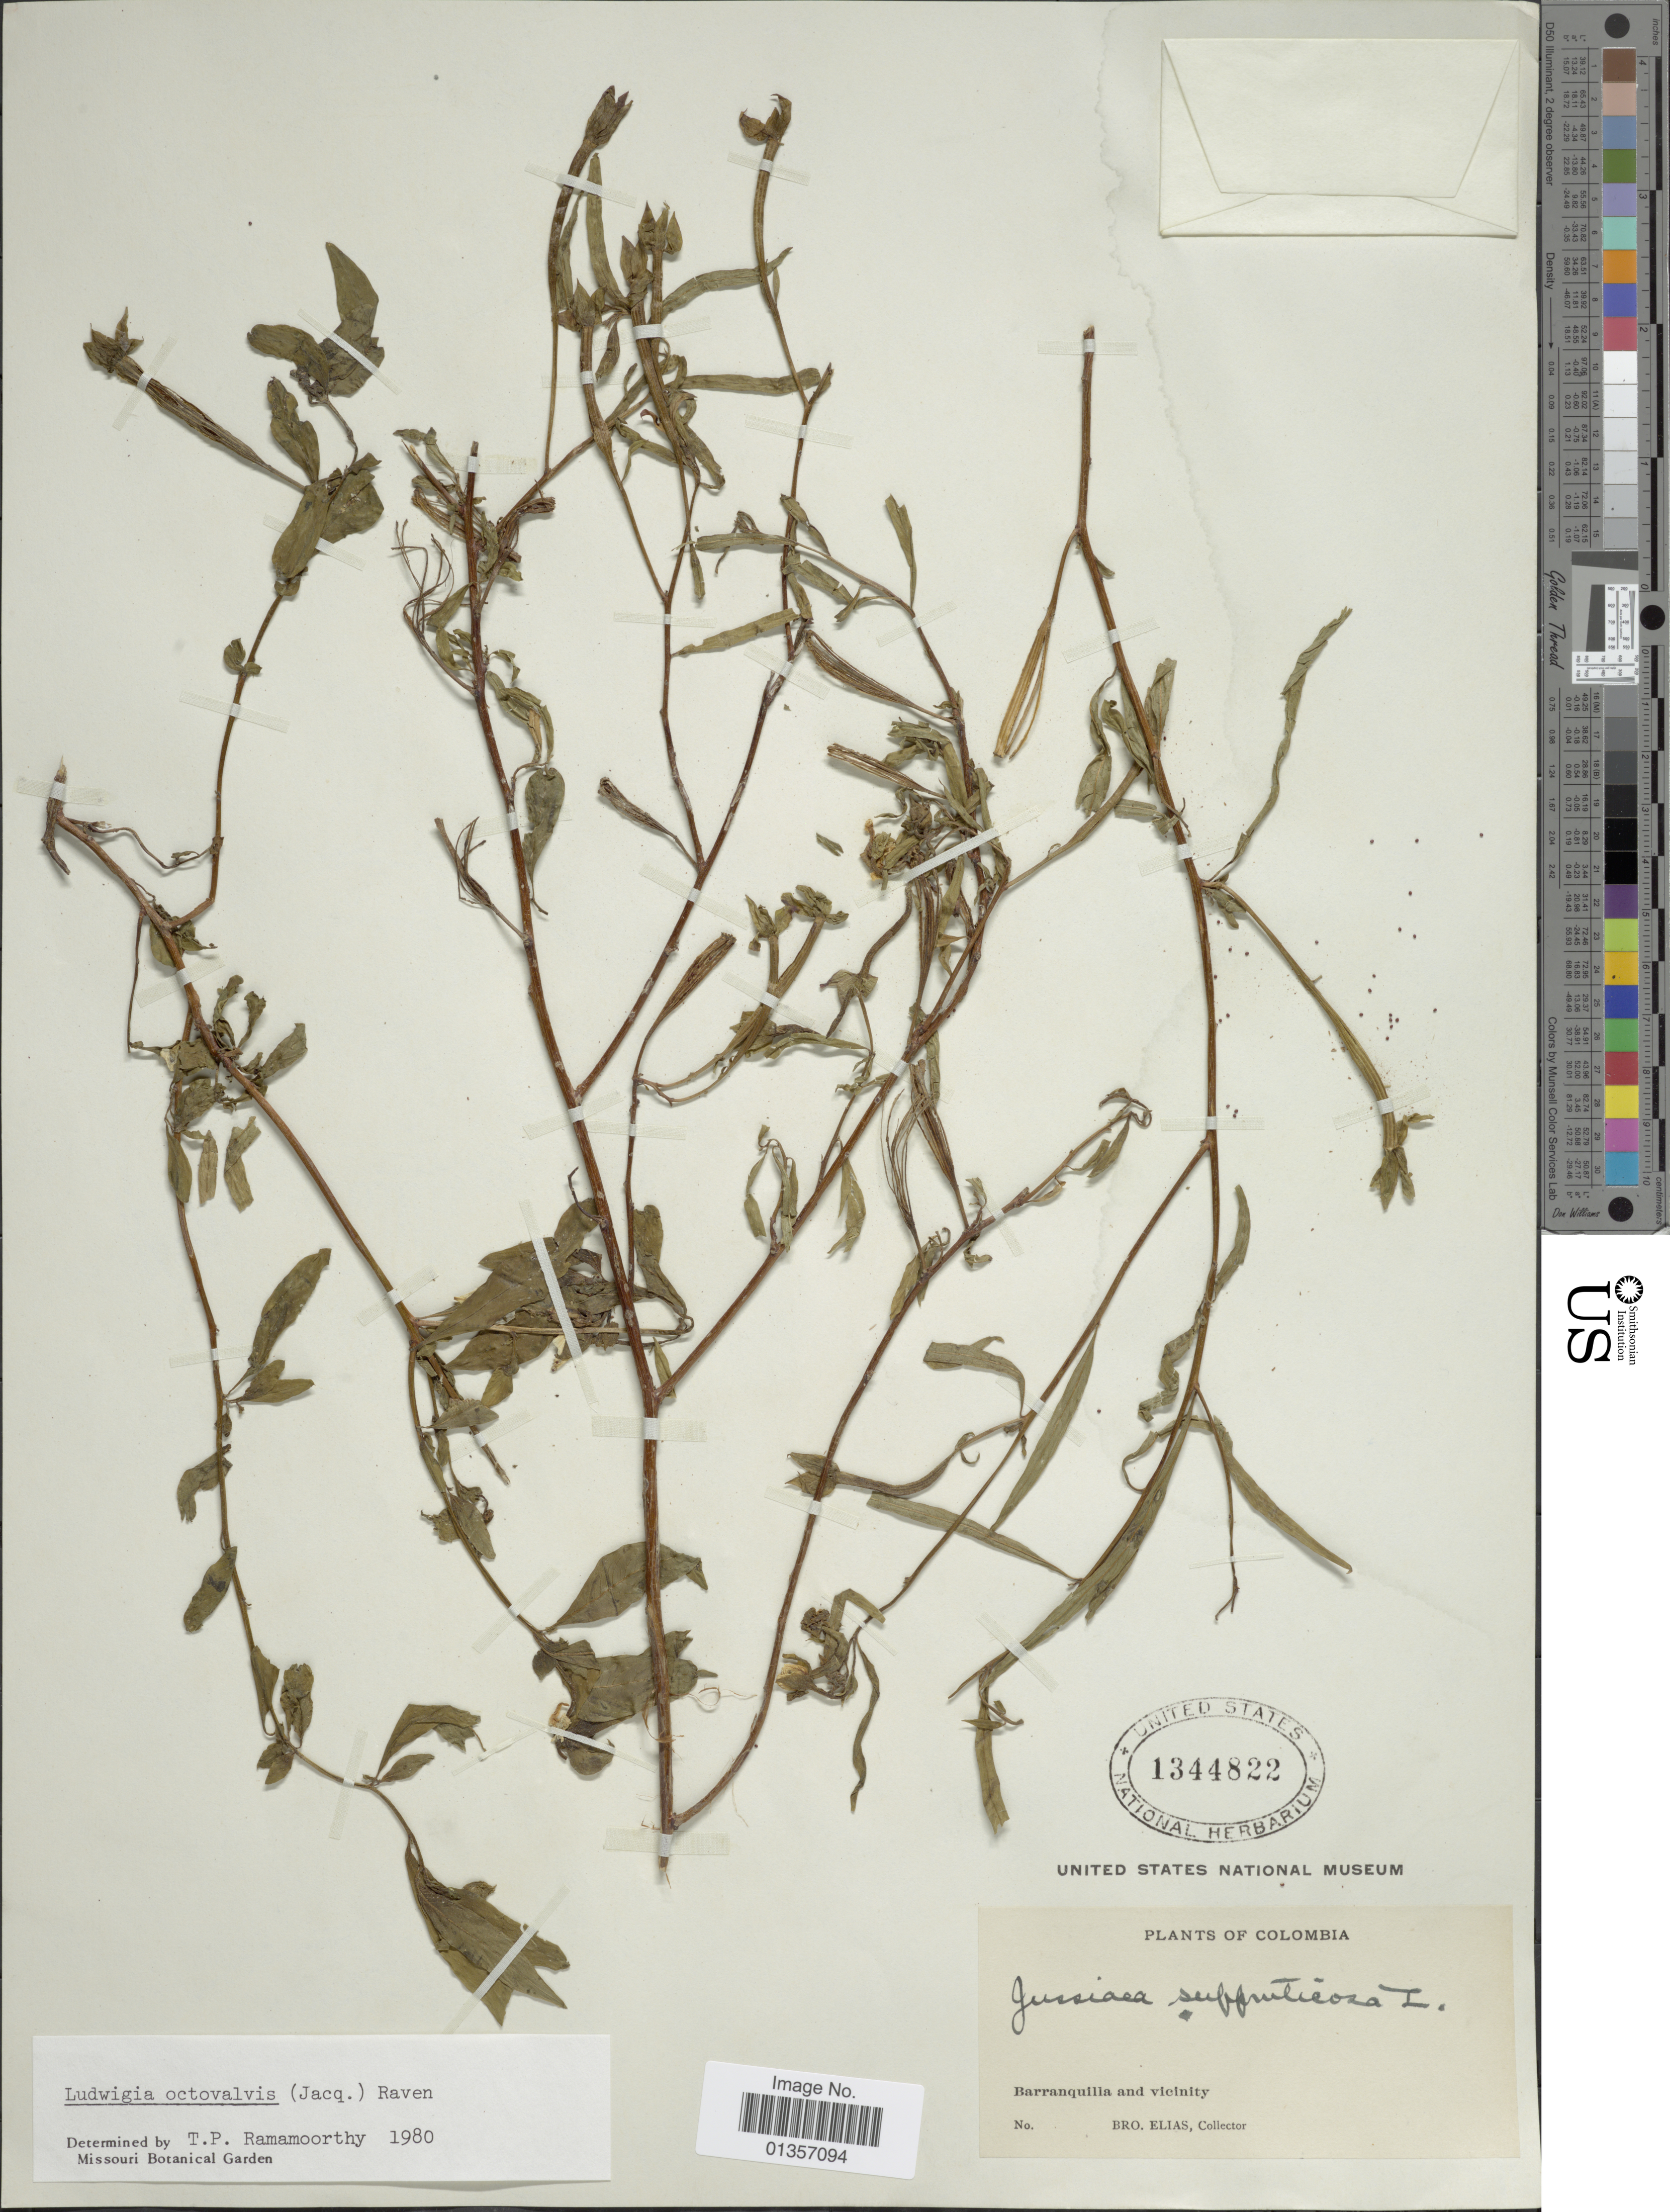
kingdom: Plantae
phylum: Tracheophyta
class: Magnoliopsida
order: Myrtales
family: Onagraceae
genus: Ludwigia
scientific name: Ludwigia octovalvis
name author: (Jacq.) P.H. Raven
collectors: Bro. Elias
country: Colombia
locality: Barranquilla and vicinity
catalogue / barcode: US 1344822